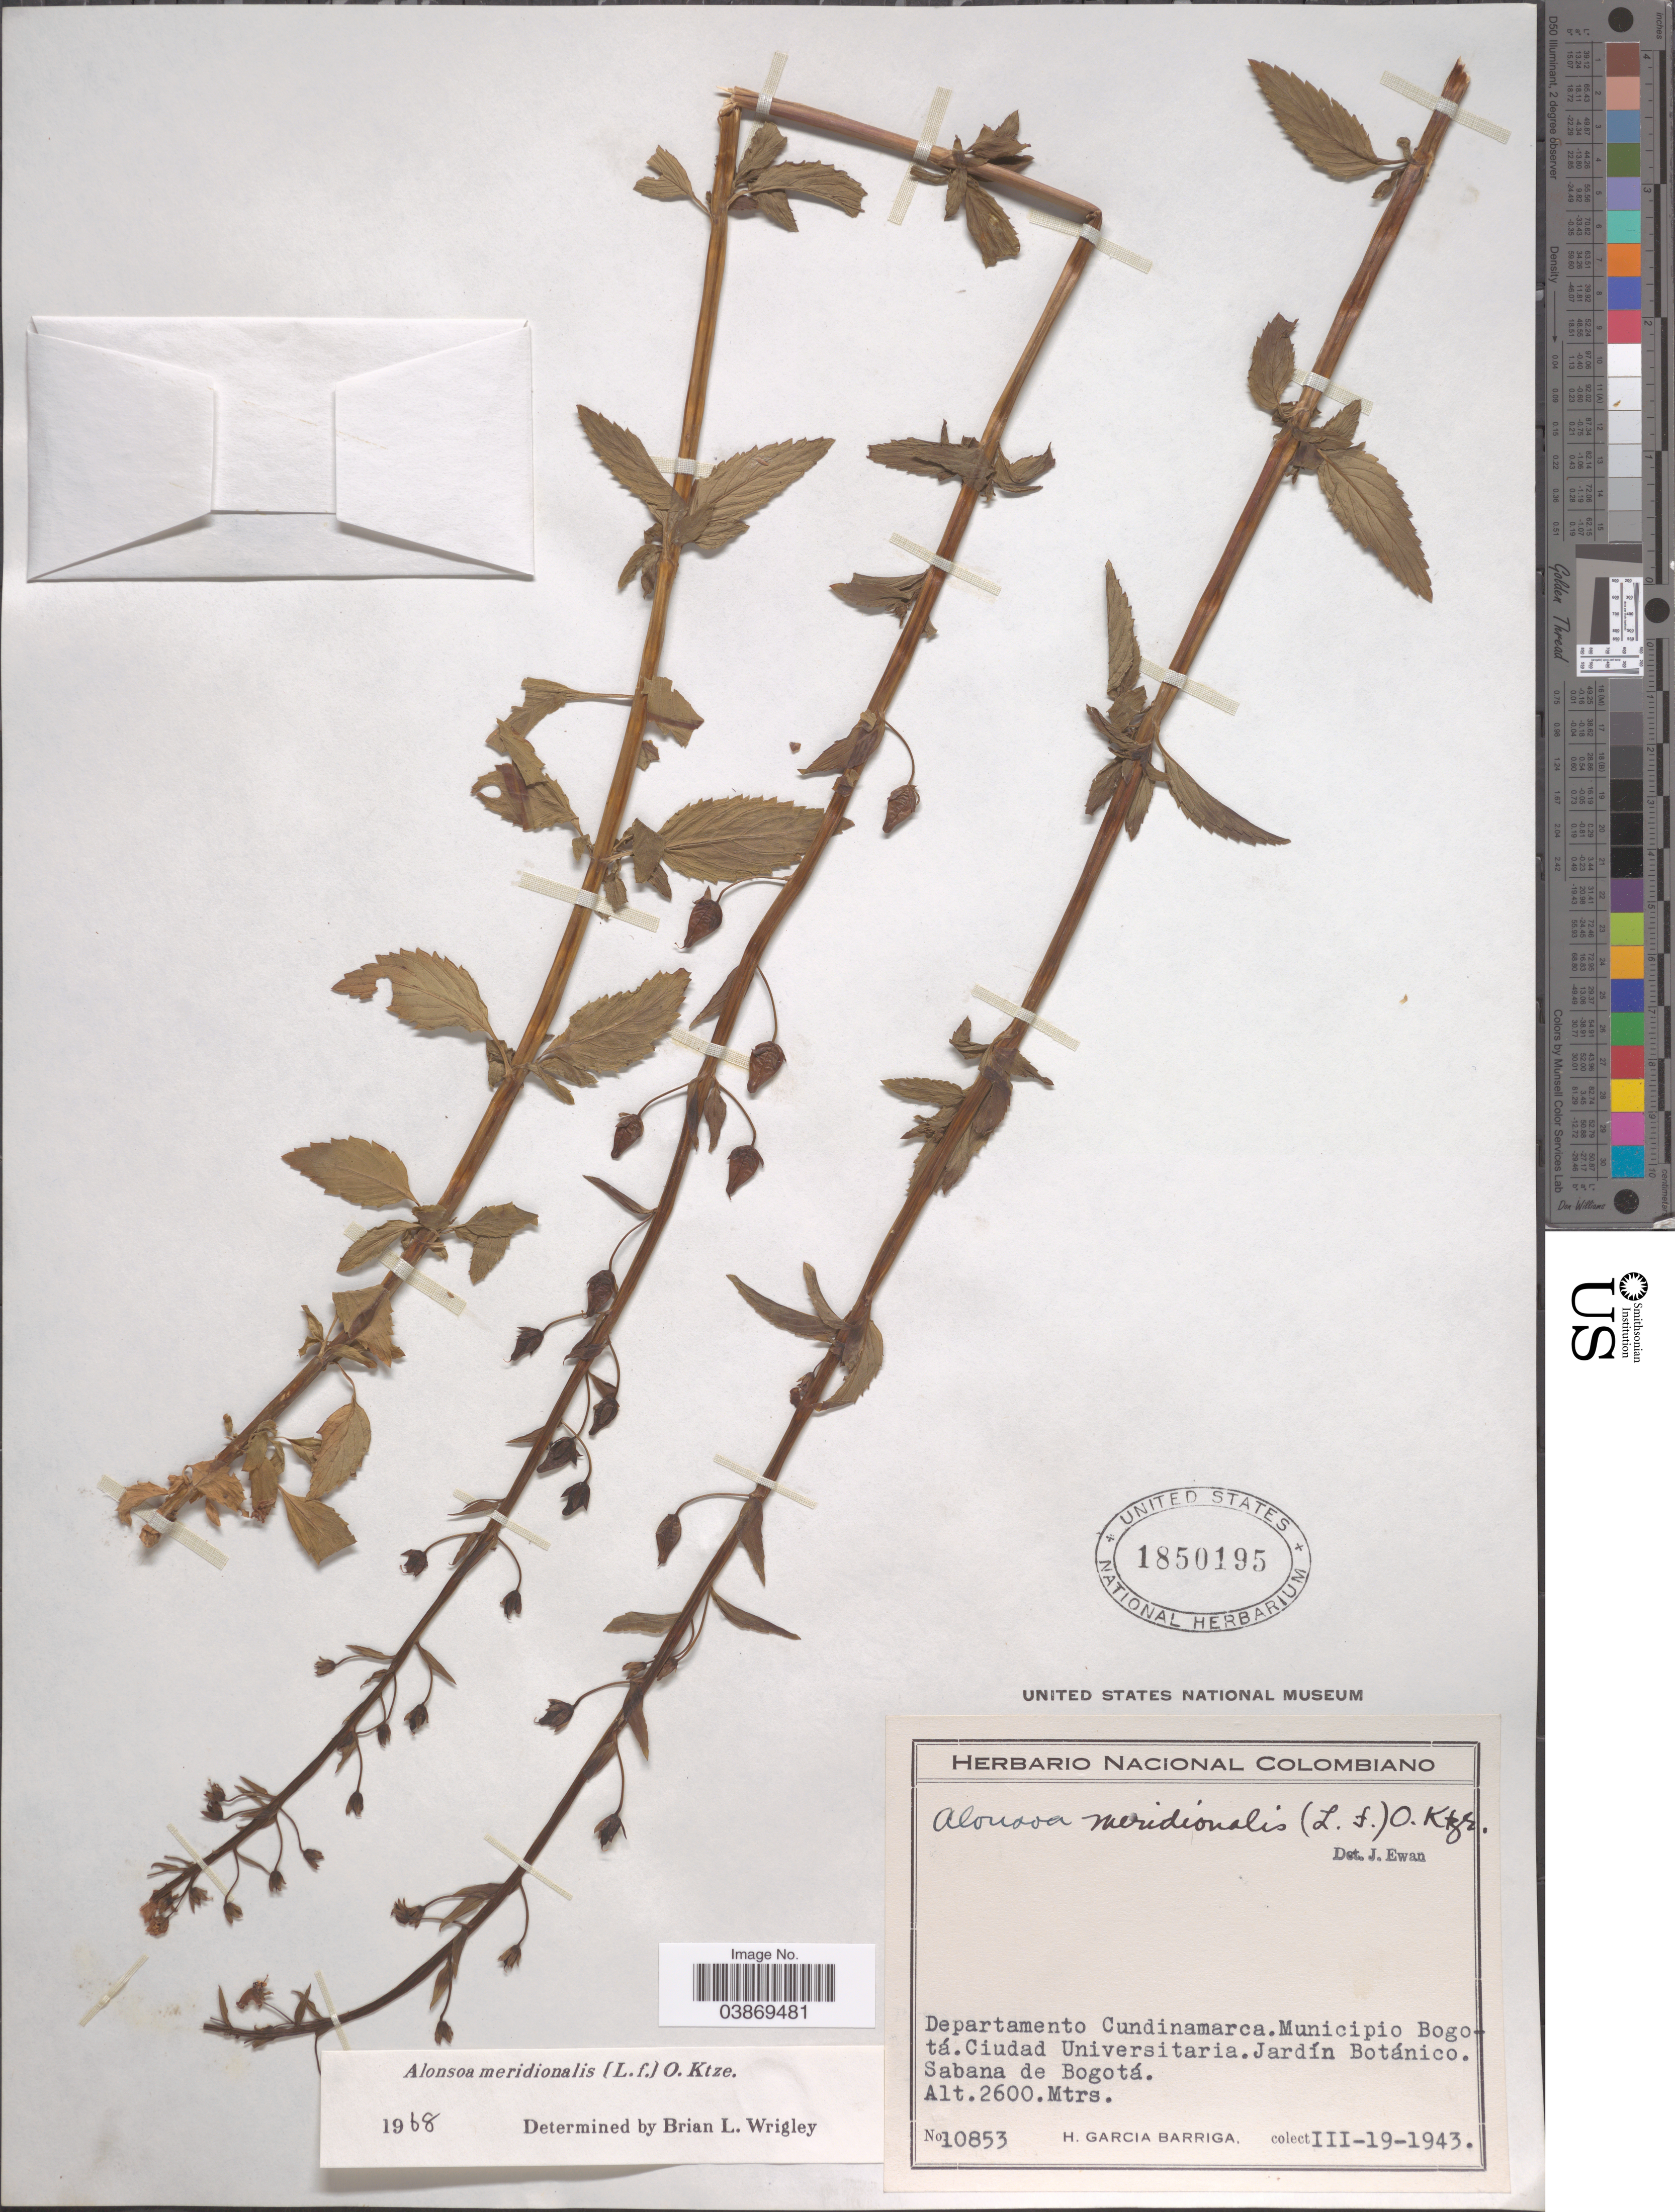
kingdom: Plantae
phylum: Tracheophyta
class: Magnoliopsida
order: Lamiales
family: Scrophulariaceae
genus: Alonsoa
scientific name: Alonsoa meridionalis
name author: (L. f.) Kuntze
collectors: H. García Barriga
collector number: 10853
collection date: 1943-03-19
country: Colombia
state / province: Cundinamarca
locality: Departamento Cundinamarca. Municipio Bogotá. Ciudad Universitaria. Jardín Botánico. Sabana de Bogotá.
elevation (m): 2600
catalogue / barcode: US 1850195